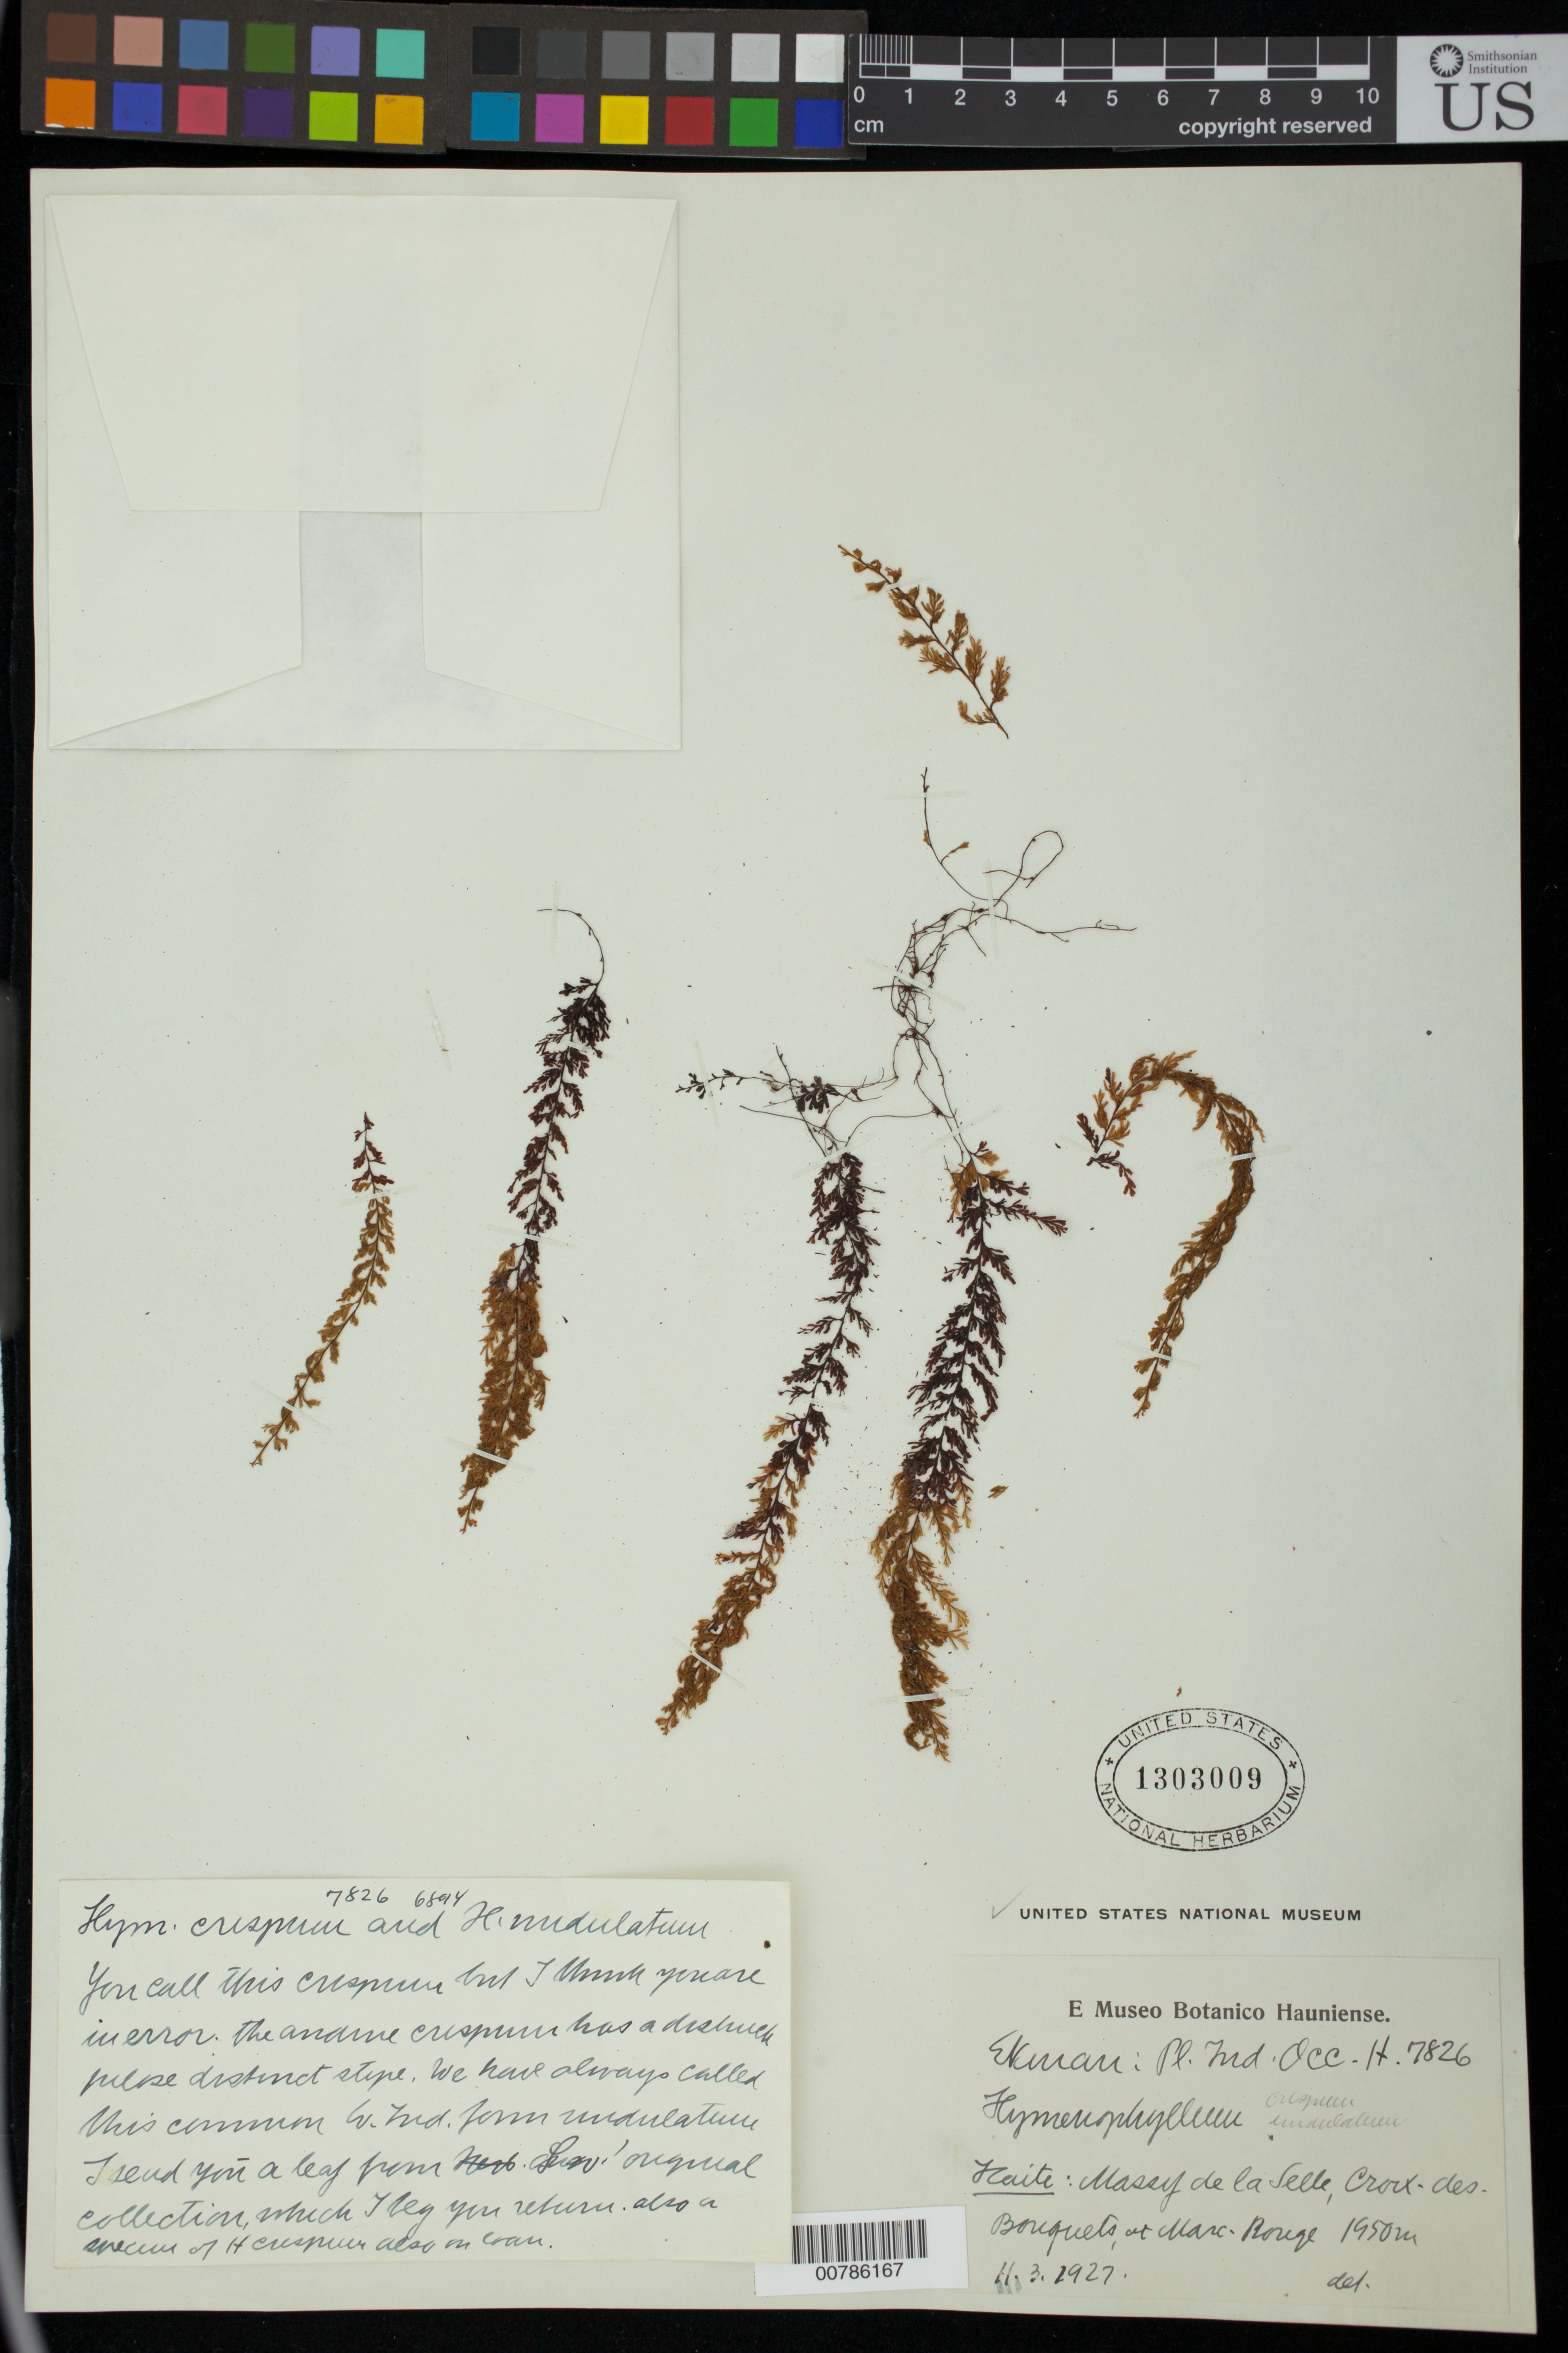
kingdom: Plantae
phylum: Tracheophyta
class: Polypodiopsida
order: Hymenophyllales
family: Hymenophyllaceae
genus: Hymenophyllum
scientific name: Hymenophyllum undulatum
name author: (Sw.) Sw.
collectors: E. L. Ekman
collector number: H 7826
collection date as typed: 11 Mar 1927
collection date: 1927-03-11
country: Haiti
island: Hispaniola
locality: Massif de la Selle, Croix-des-Bouquets, at Mare Rouge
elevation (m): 1950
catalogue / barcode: US 1303009